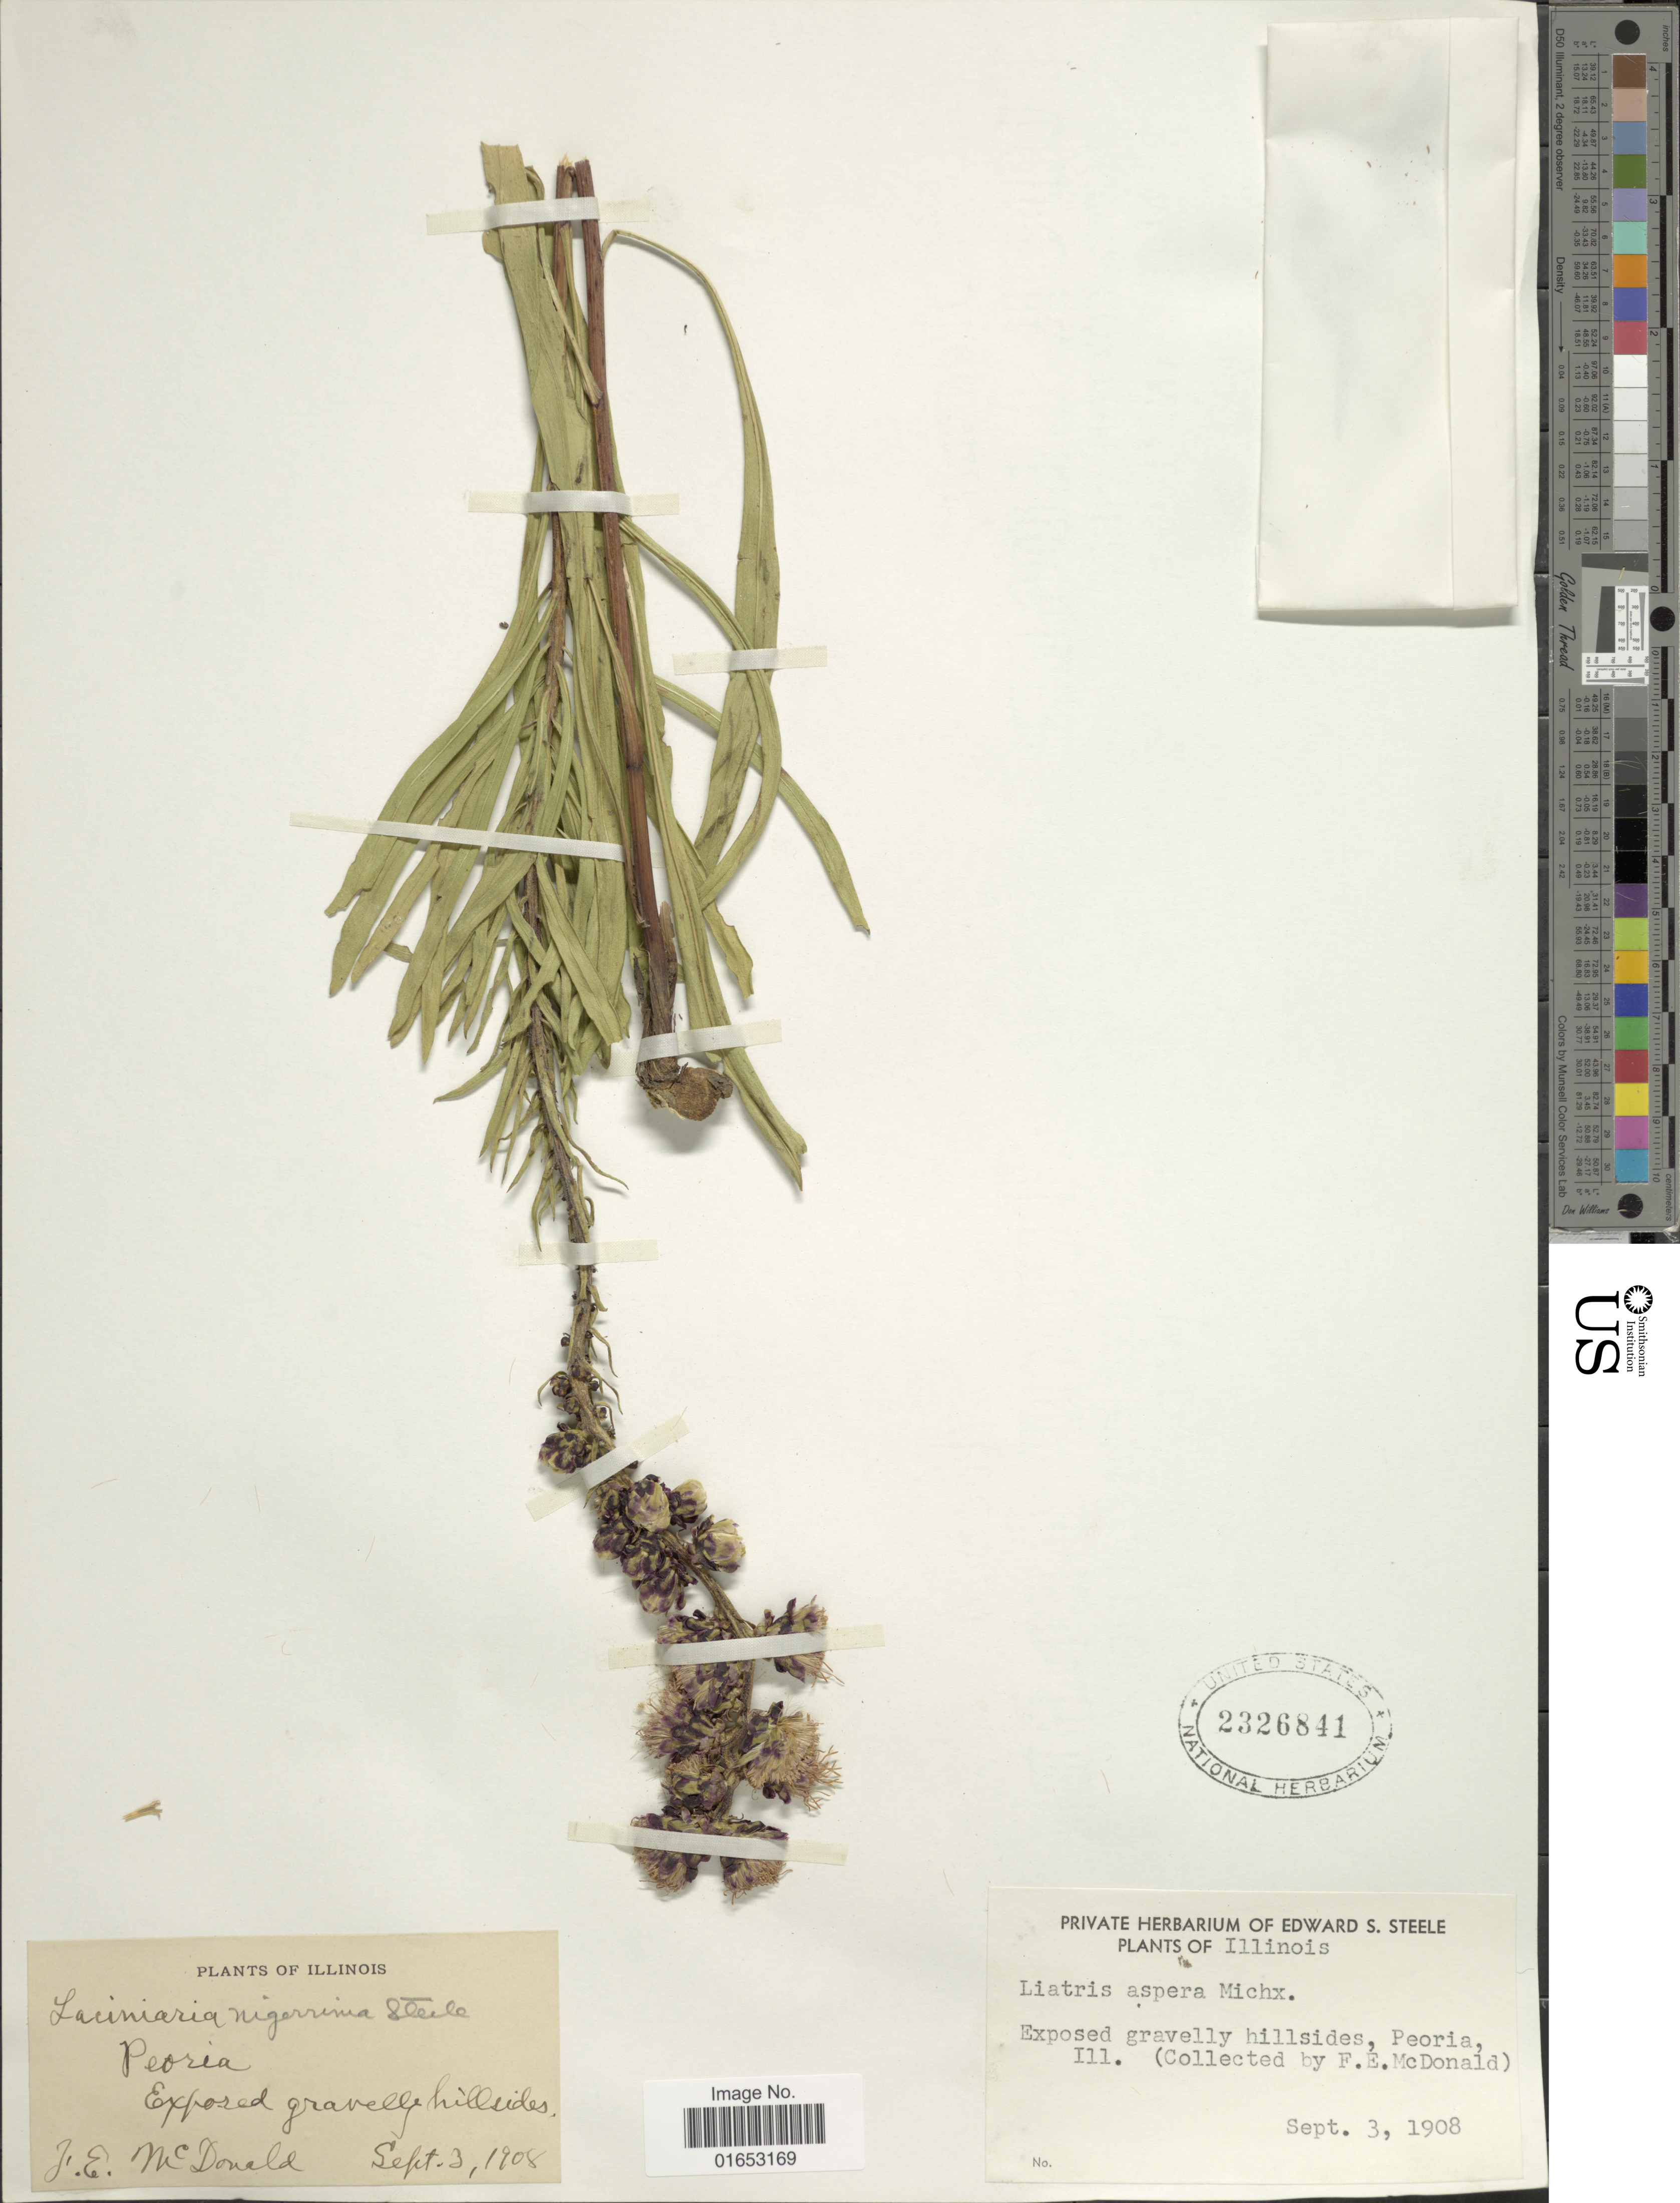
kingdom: Plantae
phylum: Tracheophyta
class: Magnoliopsida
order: Asterales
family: Asteraceae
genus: Liatris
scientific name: Liatris aspera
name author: Michx.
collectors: F. E. McDonald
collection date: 1908-09-03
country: United States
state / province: Illinois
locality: Peoria, Exposed gravelly hillsides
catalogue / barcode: US 2326841